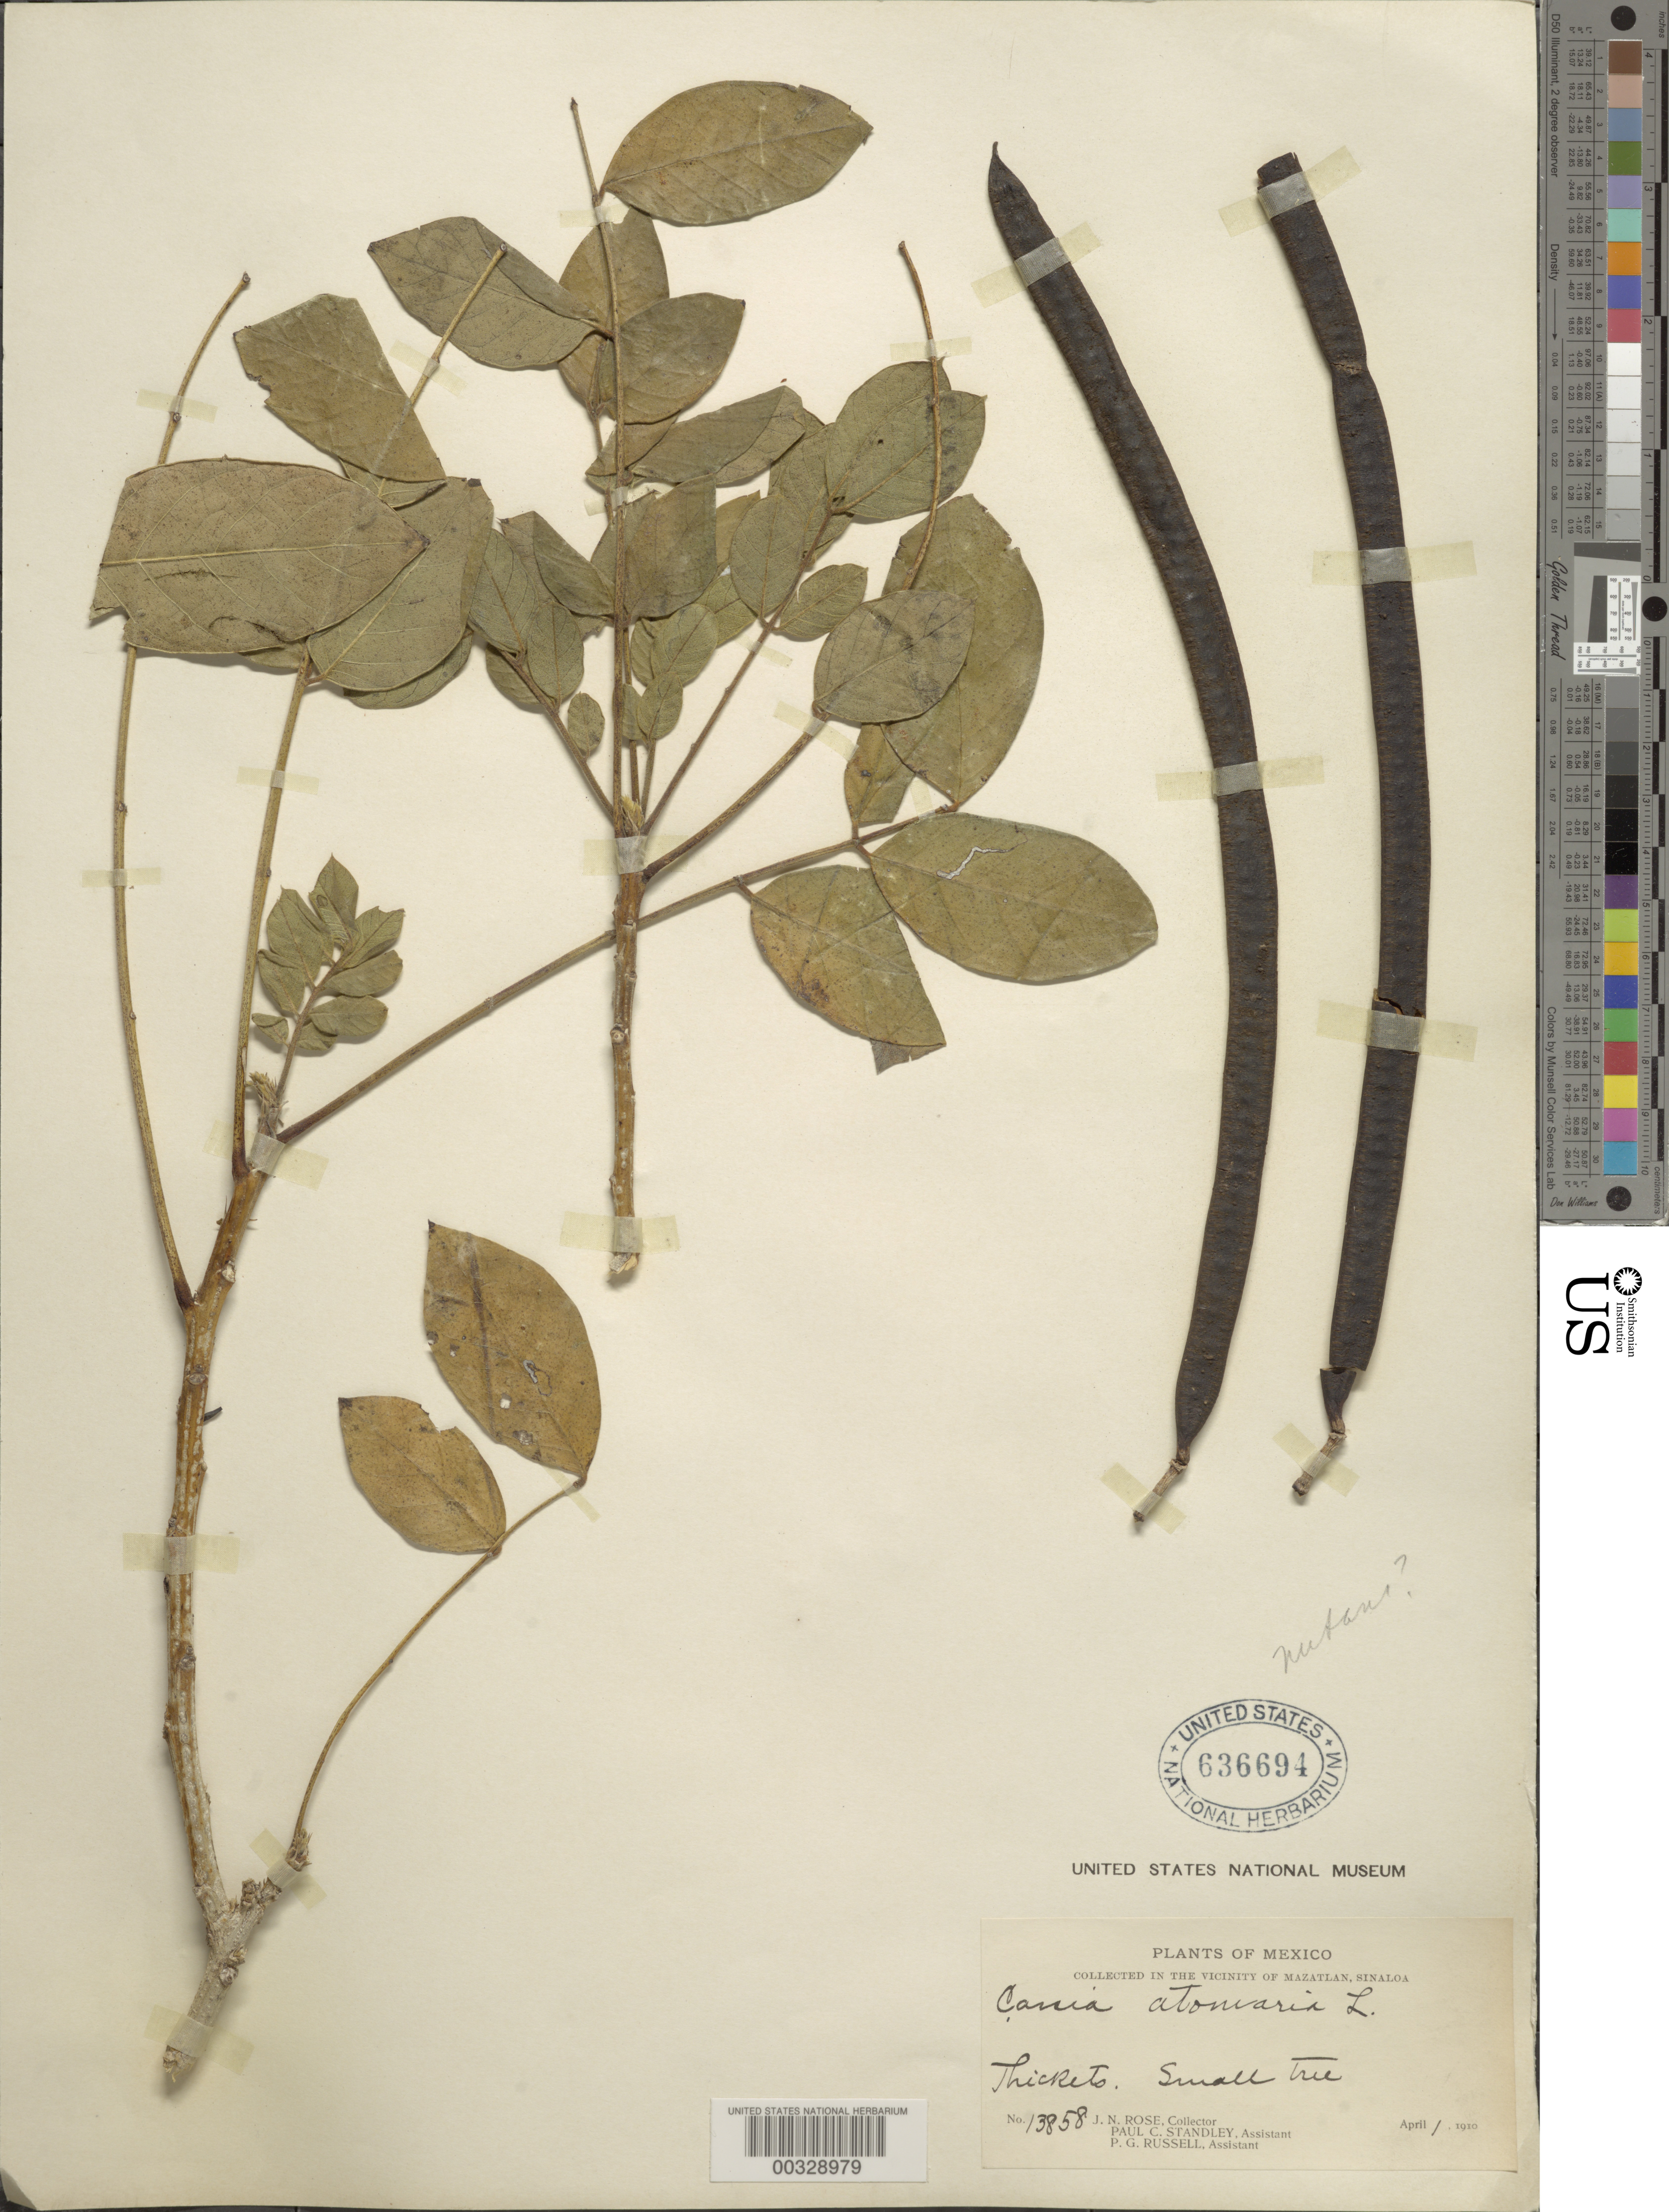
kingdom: Plantae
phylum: Tracheophyta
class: Magnoliopsida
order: Fabales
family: Fabaceae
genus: Senna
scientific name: Senna mollissima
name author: (Humb. & Bonpl. ex Willd.) H.S. Irwin & Barneby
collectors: J. N. Rose, P. C. Standley & P. G. Russell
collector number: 13858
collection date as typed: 01 Apr 1910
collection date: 1910-04-01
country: Mexico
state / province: Sinaloa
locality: Vicinity of Mazatlan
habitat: Thickets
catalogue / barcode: US 636694